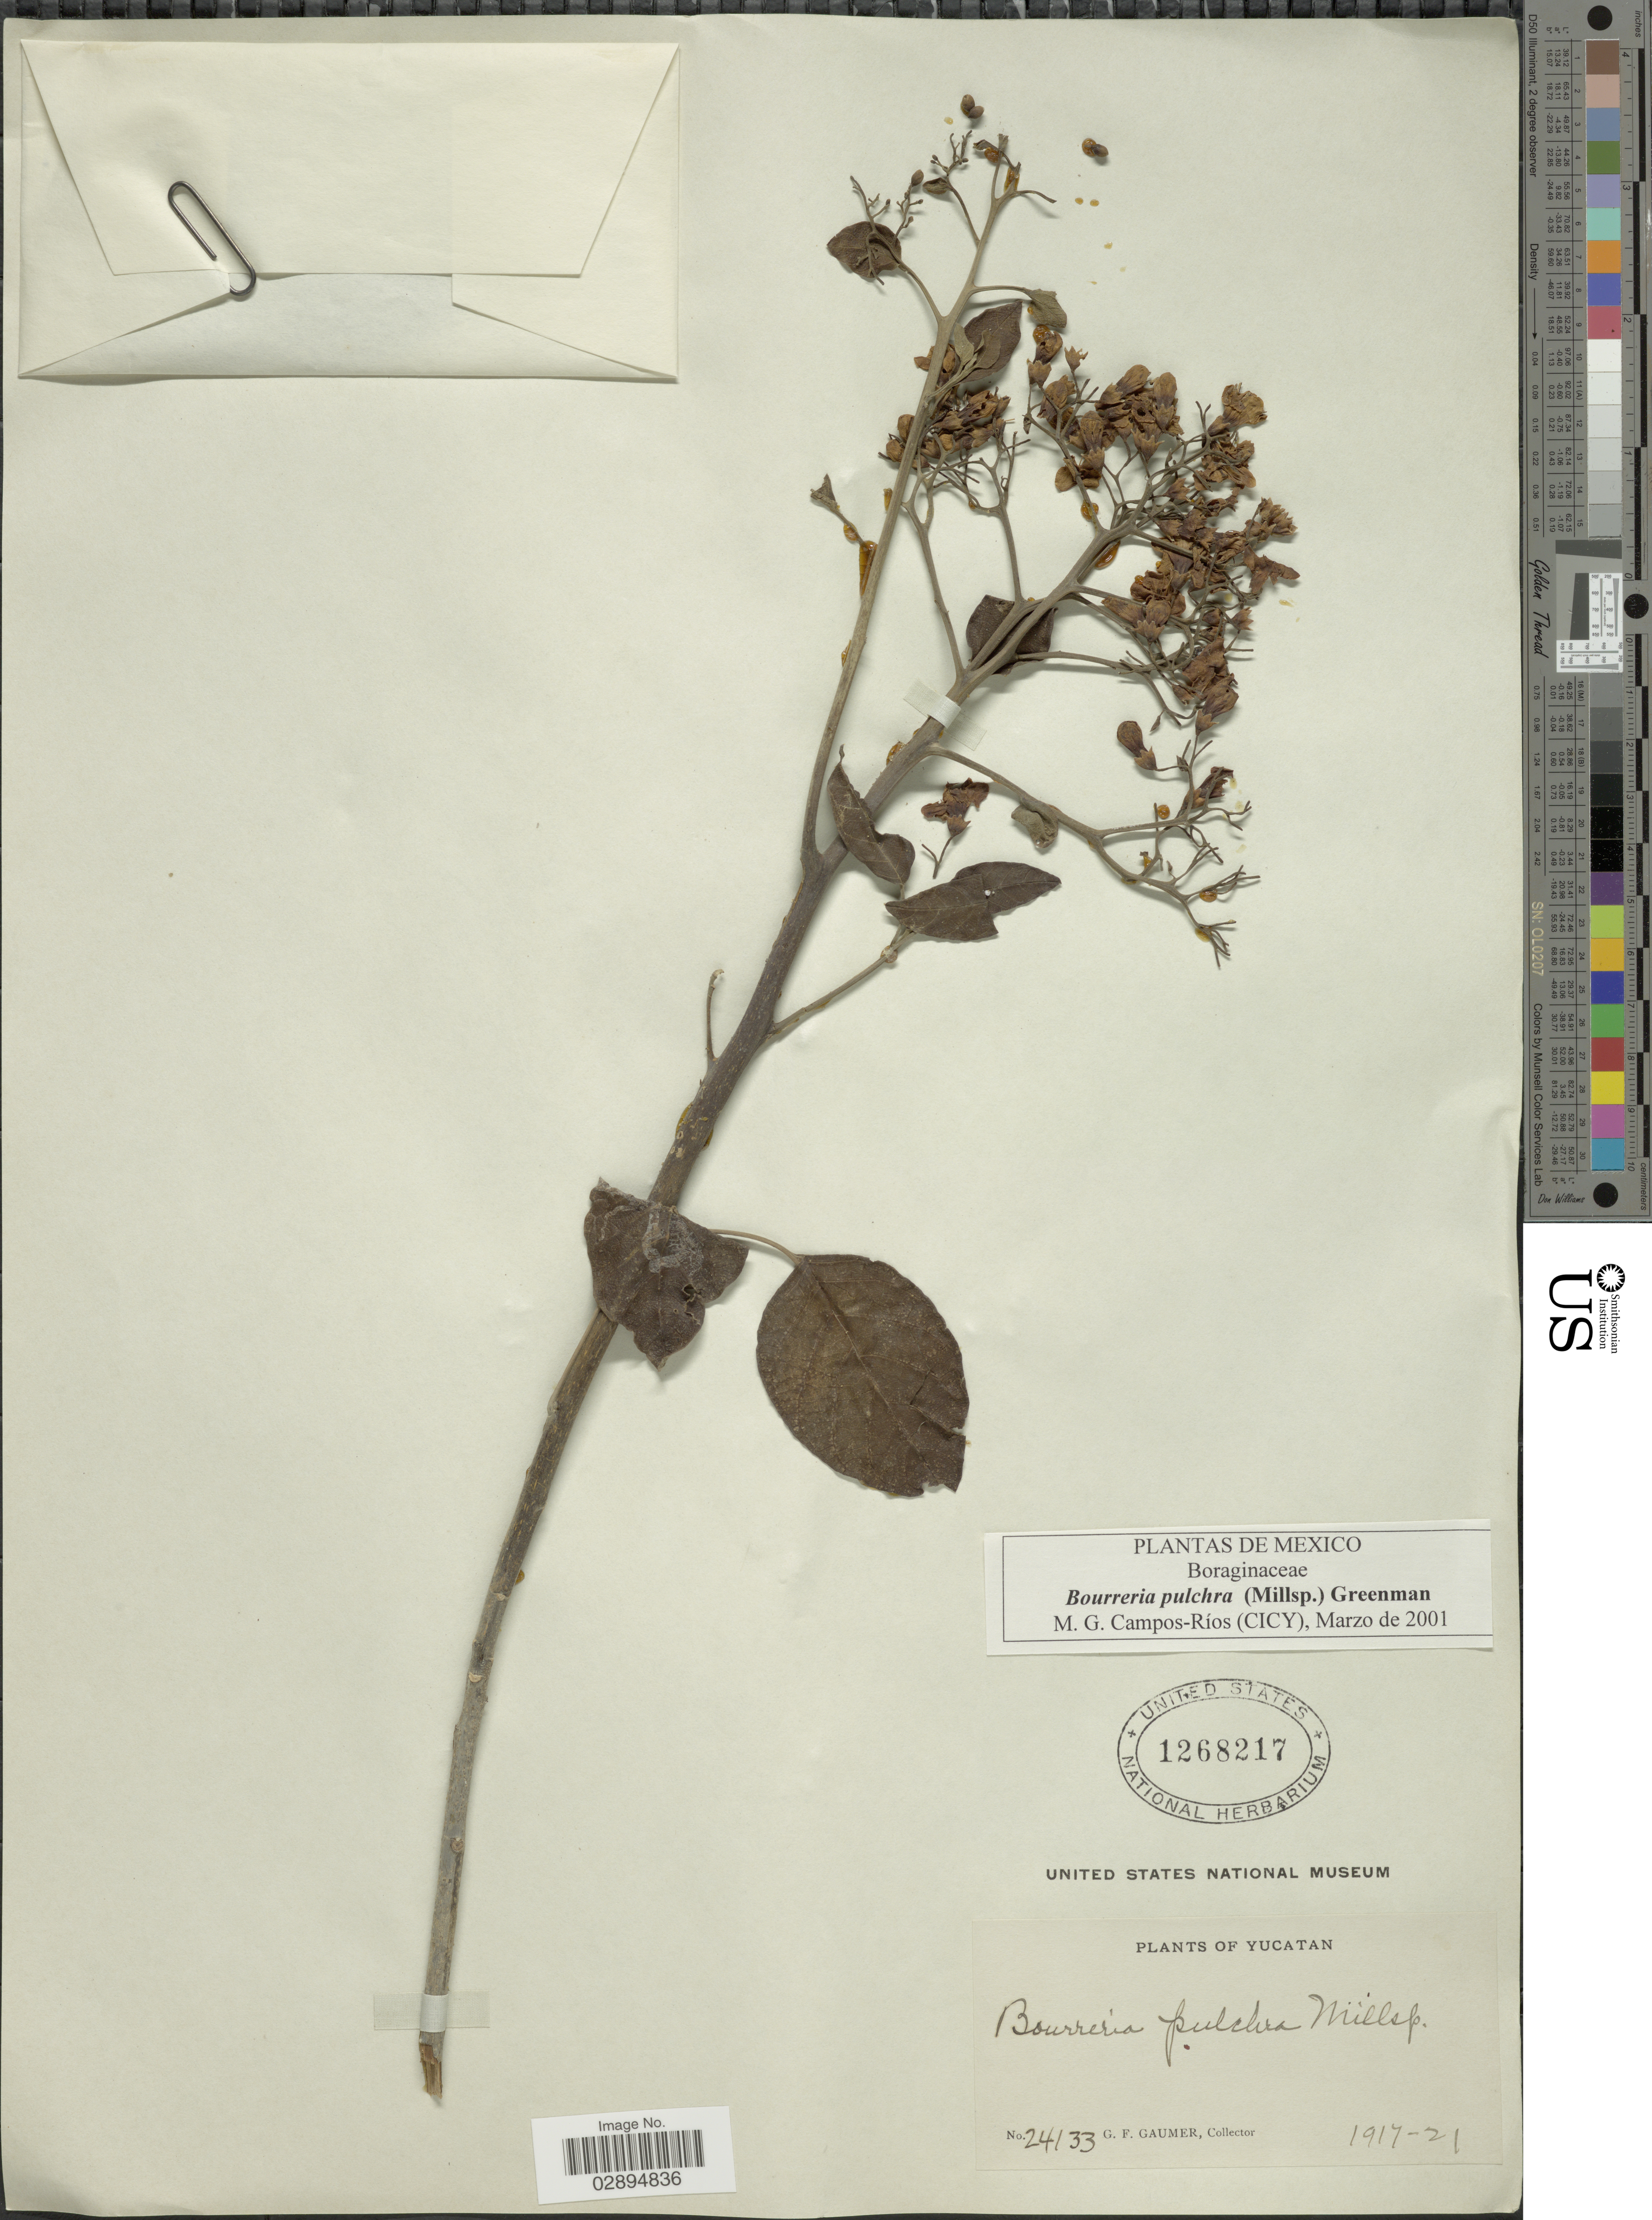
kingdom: Plantae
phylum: Tracheophyta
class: Magnoliopsida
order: Boraginales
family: Ehretiaceae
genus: Bourreria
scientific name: Bourreria pulchra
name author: (Millsp.) Millsp.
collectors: G. F. Gaumer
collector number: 24133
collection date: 1917/1921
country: Mexico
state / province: Yucatán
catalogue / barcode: US 1268217